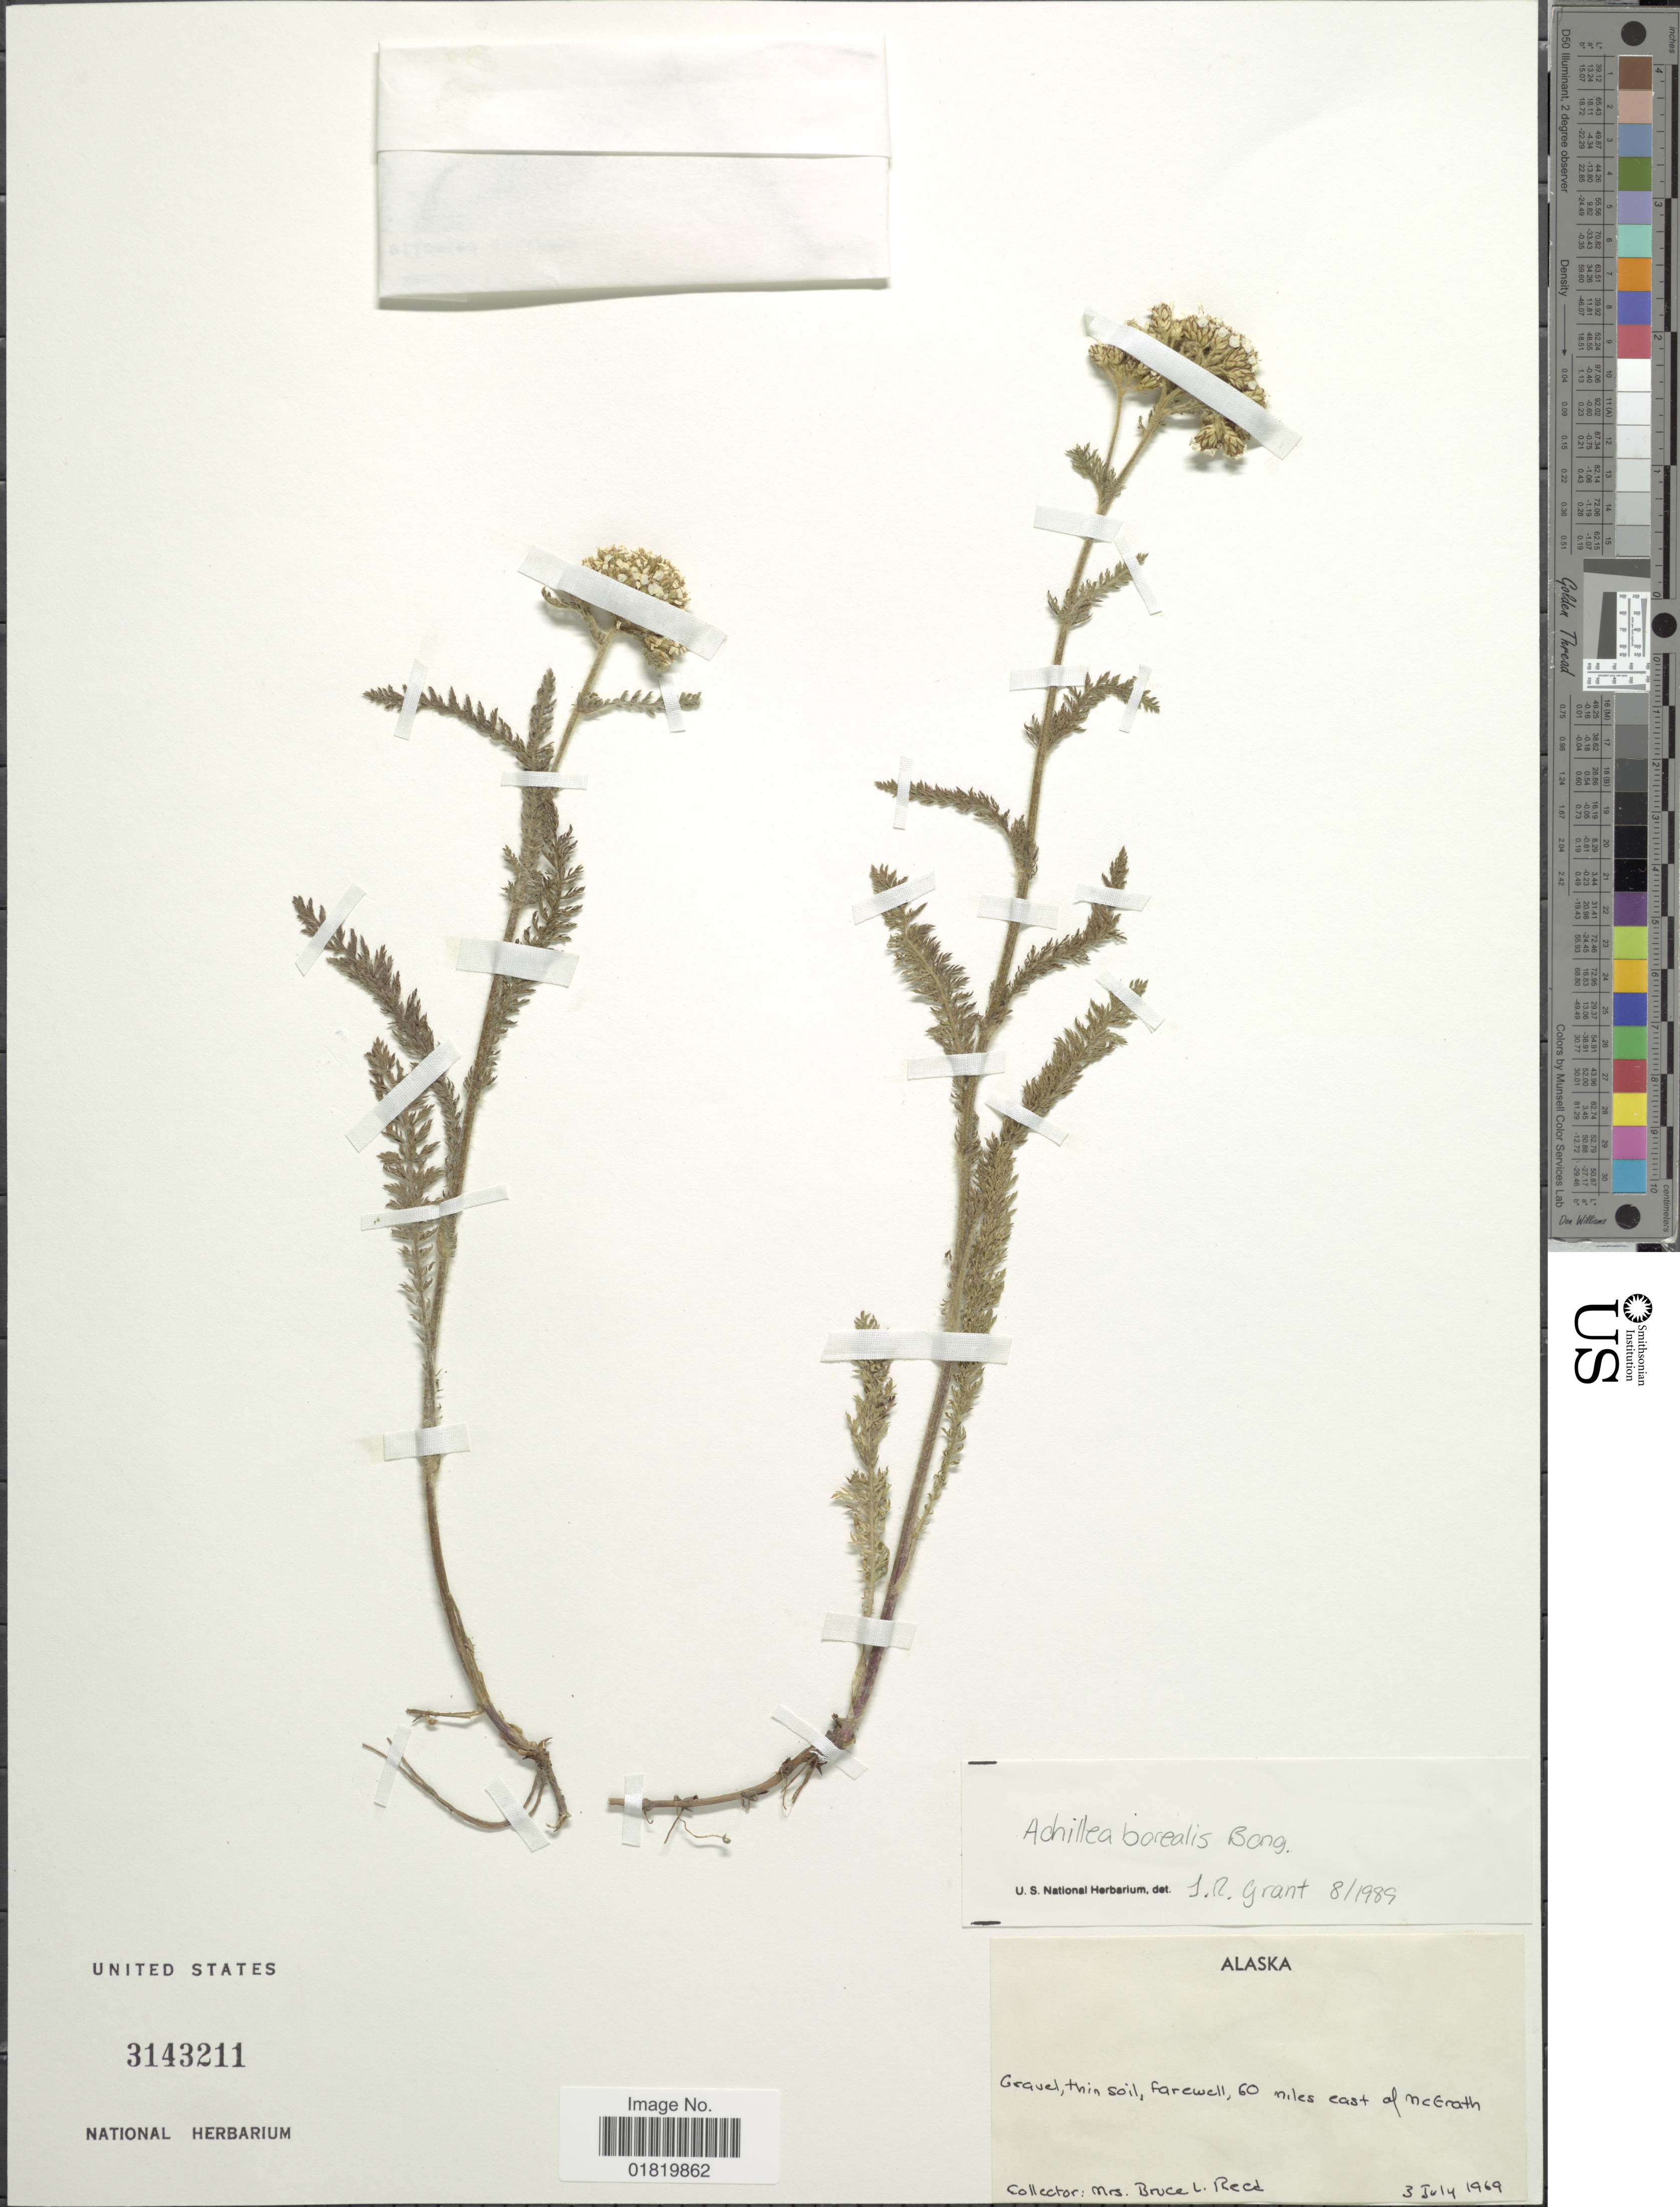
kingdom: Plantae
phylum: Tracheophyta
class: Magnoliopsida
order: Asterales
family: Asteraceae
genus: Achillea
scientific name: Achillea borealis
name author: Bong.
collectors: B. Reed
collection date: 1969-07-03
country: United States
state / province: Alaska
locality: Gravel, thin soil, Farewell, 60 miles east of McGrath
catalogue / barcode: US 3143211